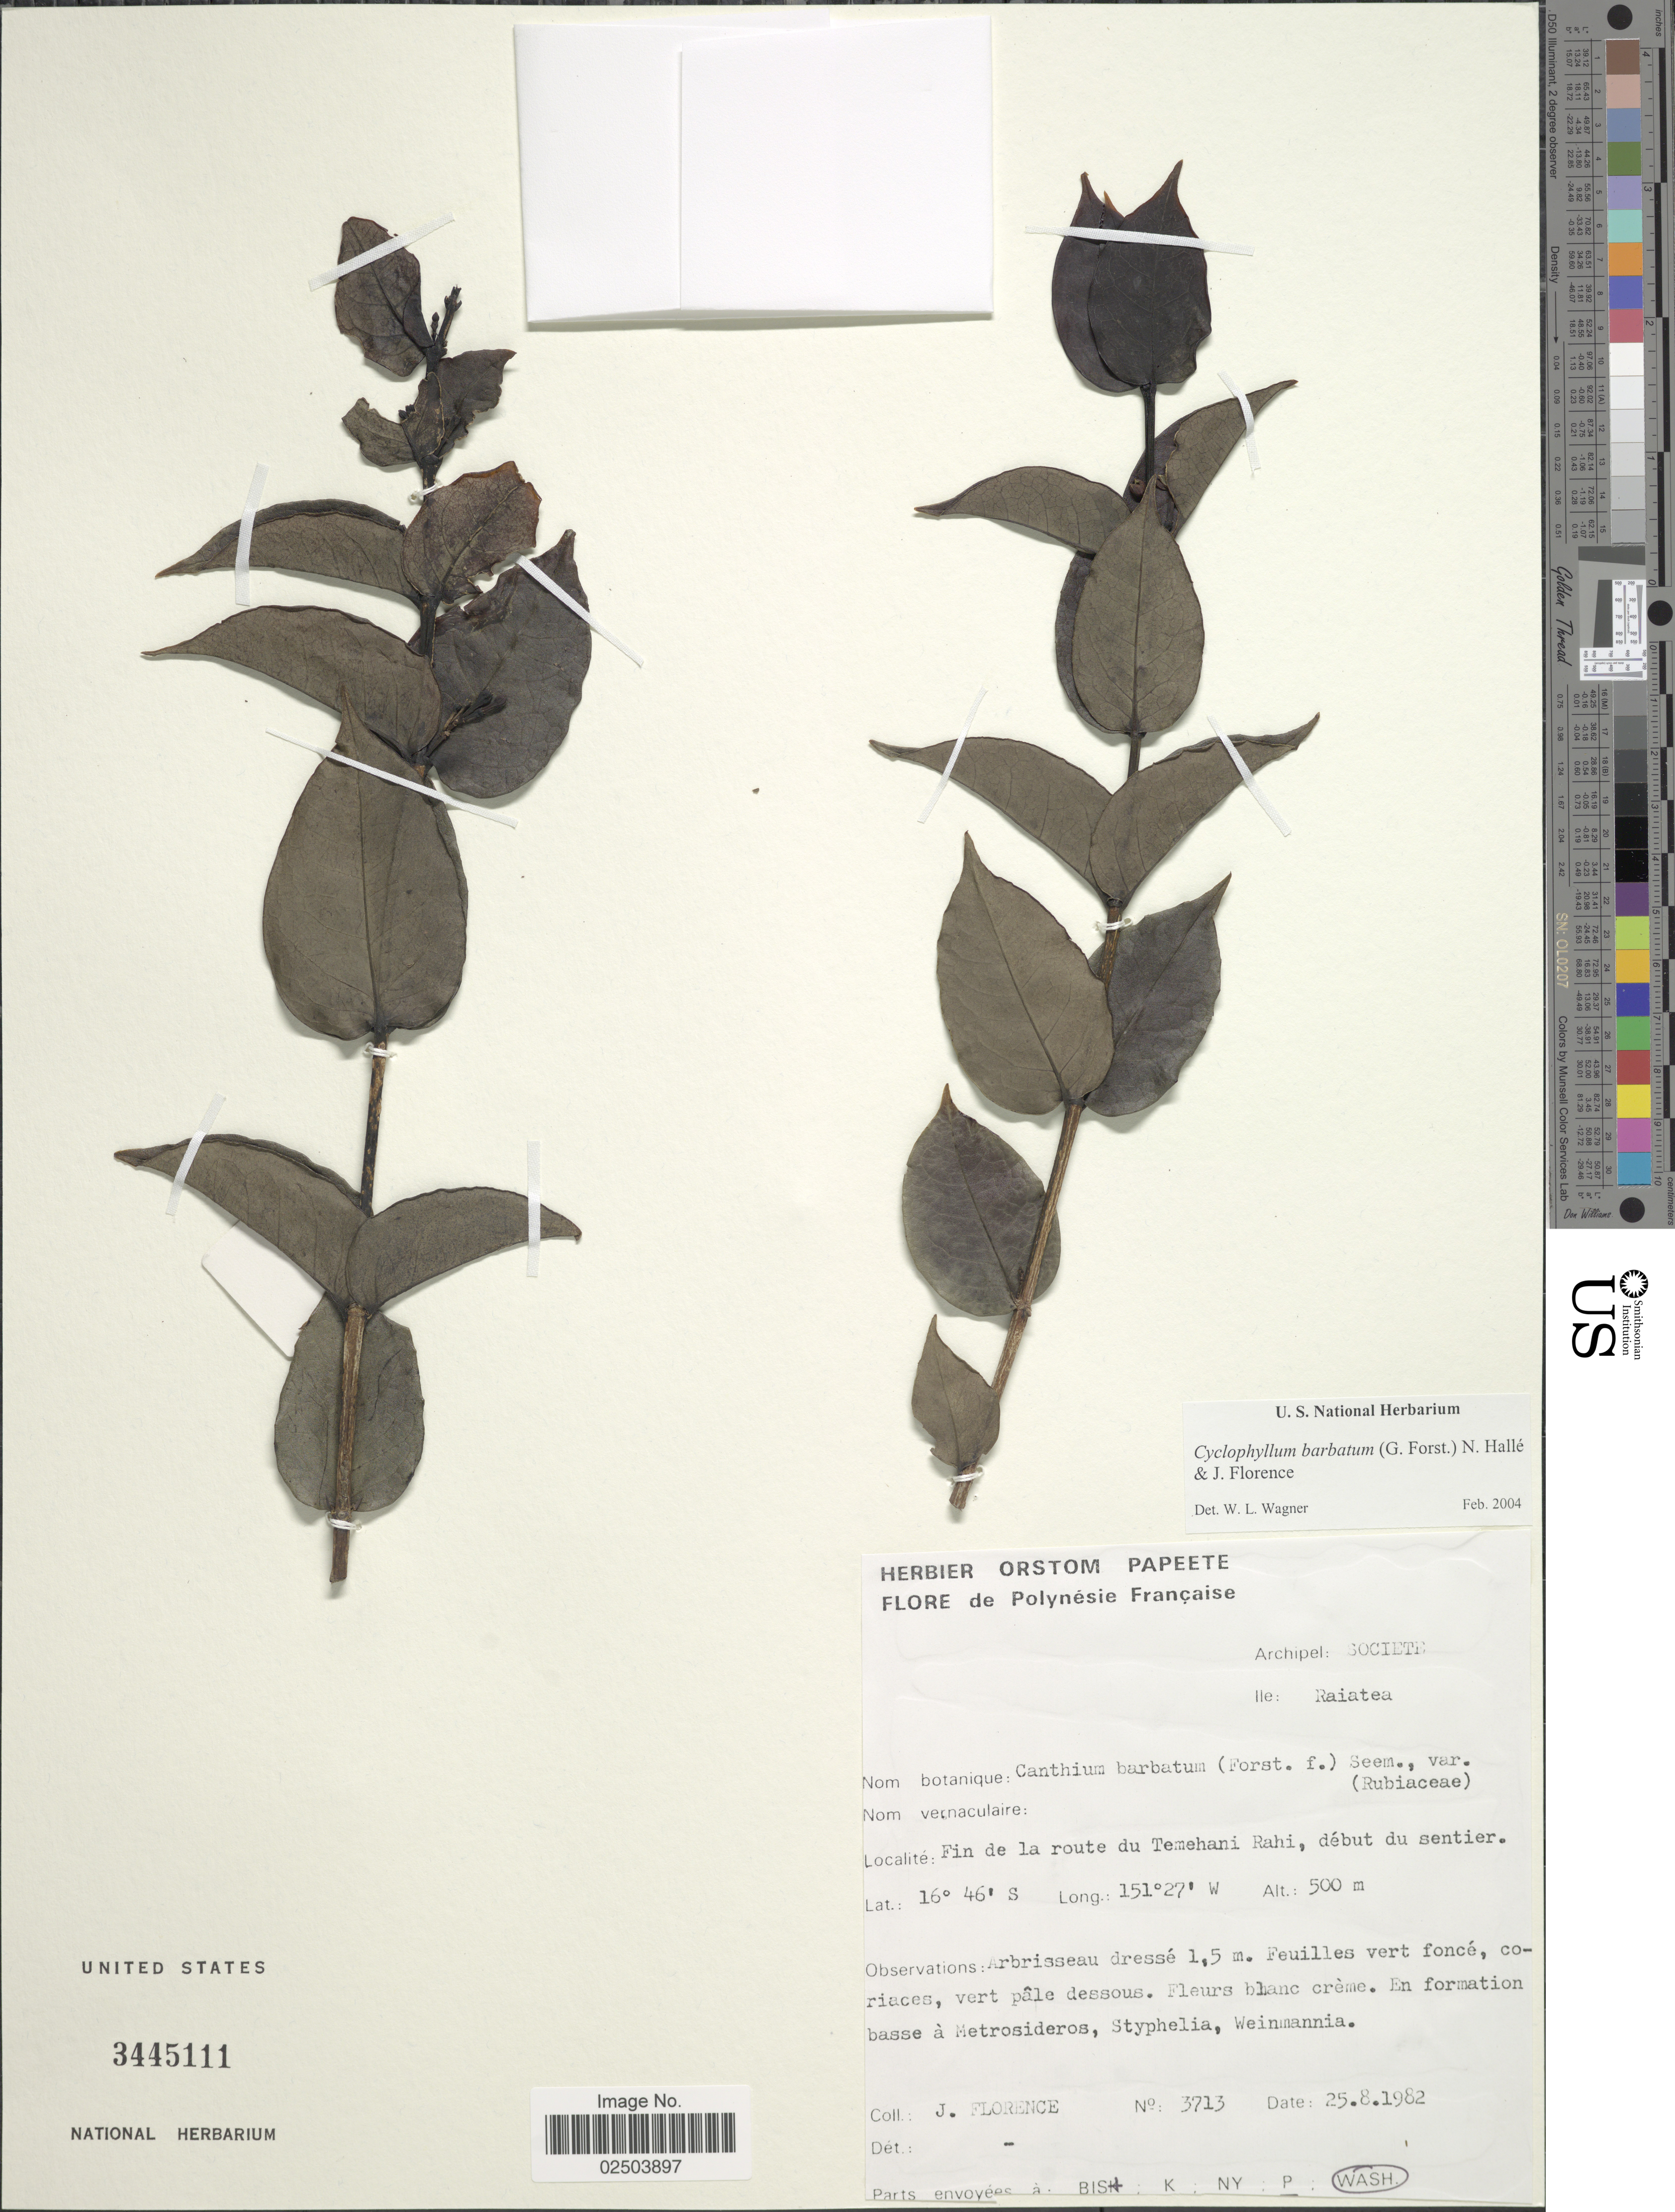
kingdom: Plantae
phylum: Tracheophyta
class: Magnoliopsida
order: Gentianales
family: Rubiaceae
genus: Cyclophyllum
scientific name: Cyclophyllum barbatum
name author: (G. Forst.) N. Hallé & J. Florence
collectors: J. Florence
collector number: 3713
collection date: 1982-08-25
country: French Polynesia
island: Raiatea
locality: Archipel: Societe, Ile: Raiatea. Fin de la route Temehani Rahi, debut du sentier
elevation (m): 500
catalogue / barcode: US 3445111